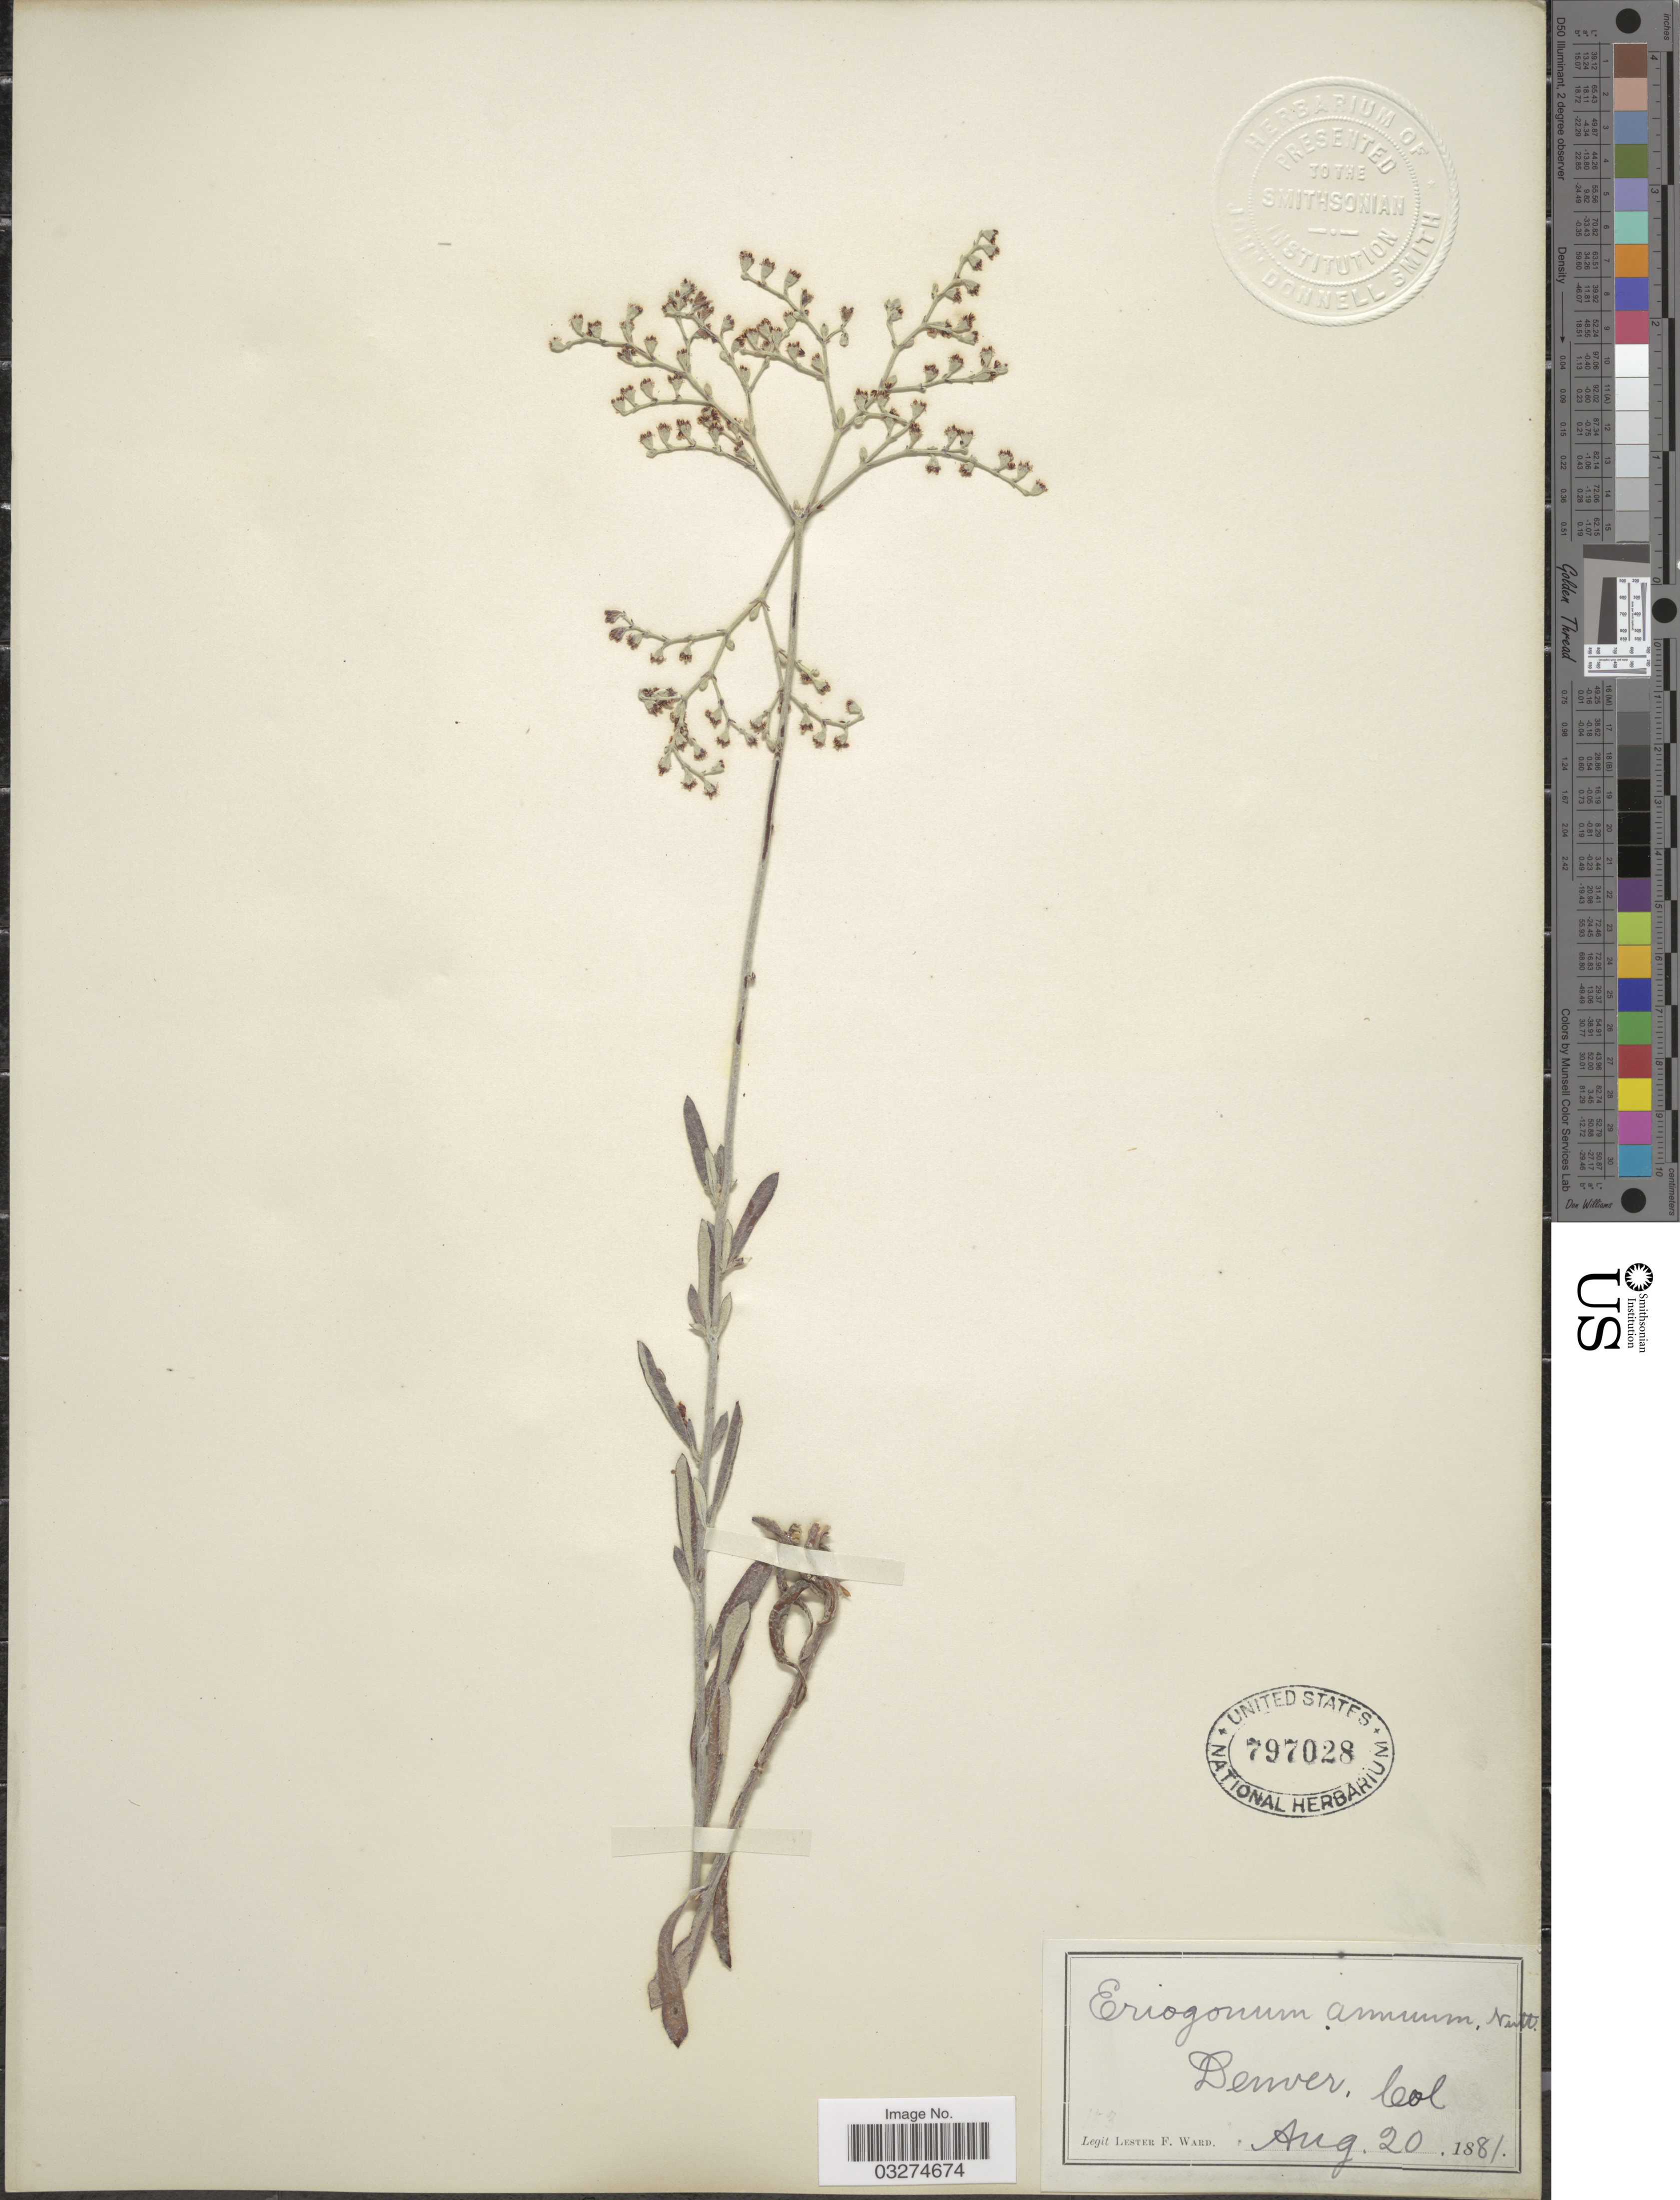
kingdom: Plantae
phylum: Tracheophyta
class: Magnoliopsida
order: Caryophyllales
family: Polygonaceae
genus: Eriogonum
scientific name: Eriogonum annuum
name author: Nutt.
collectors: L. F. Ward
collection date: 1881-08-20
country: United States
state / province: Colorado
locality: Denver.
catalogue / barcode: US 797028